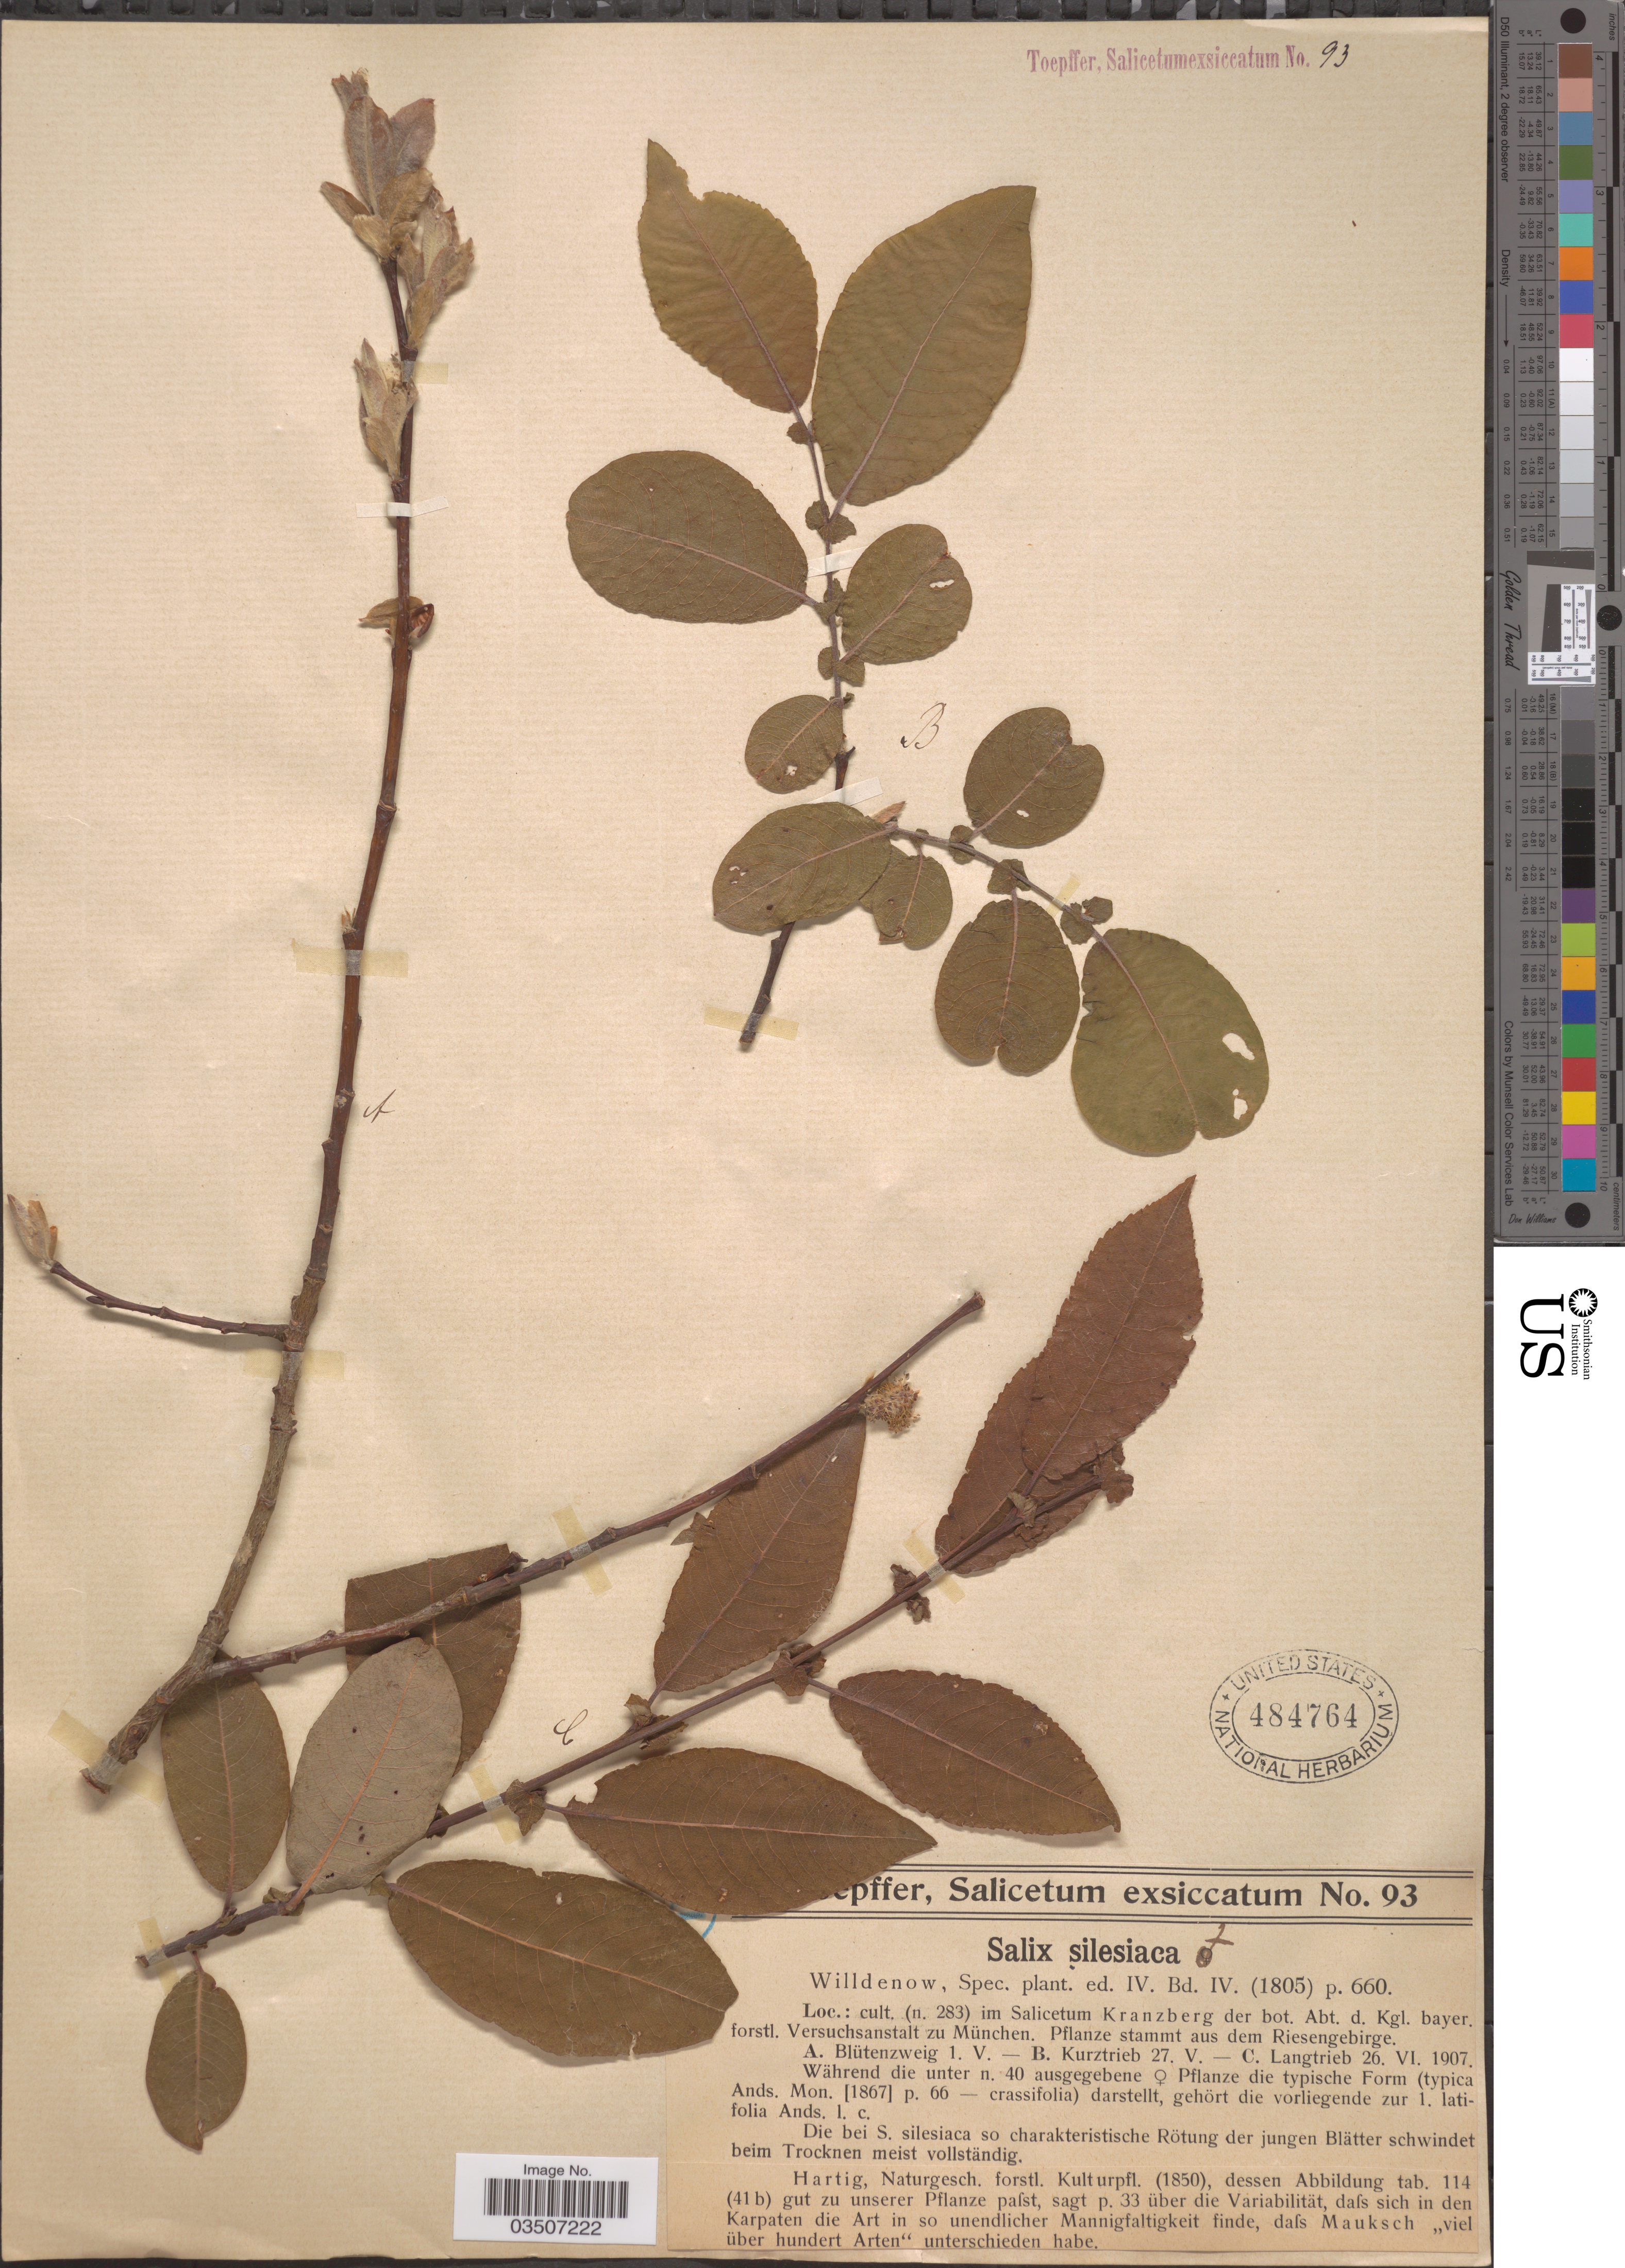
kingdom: Plantae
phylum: Tracheophyta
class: Magnoliopsida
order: Malpighiales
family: Salicaceae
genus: Salix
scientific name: Salix silesiaca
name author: Willd.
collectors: A. Toepffer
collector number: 93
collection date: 1907-05-01/1907-06-26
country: Germany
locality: Cult. (n. 283) im Salicetum Kranzberg der bot. Abt. d. Kgl. bayer. forstl. Versuchsanstalt zu München. Pflanze stammt aus dem Riesengebirge.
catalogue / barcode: US 484764